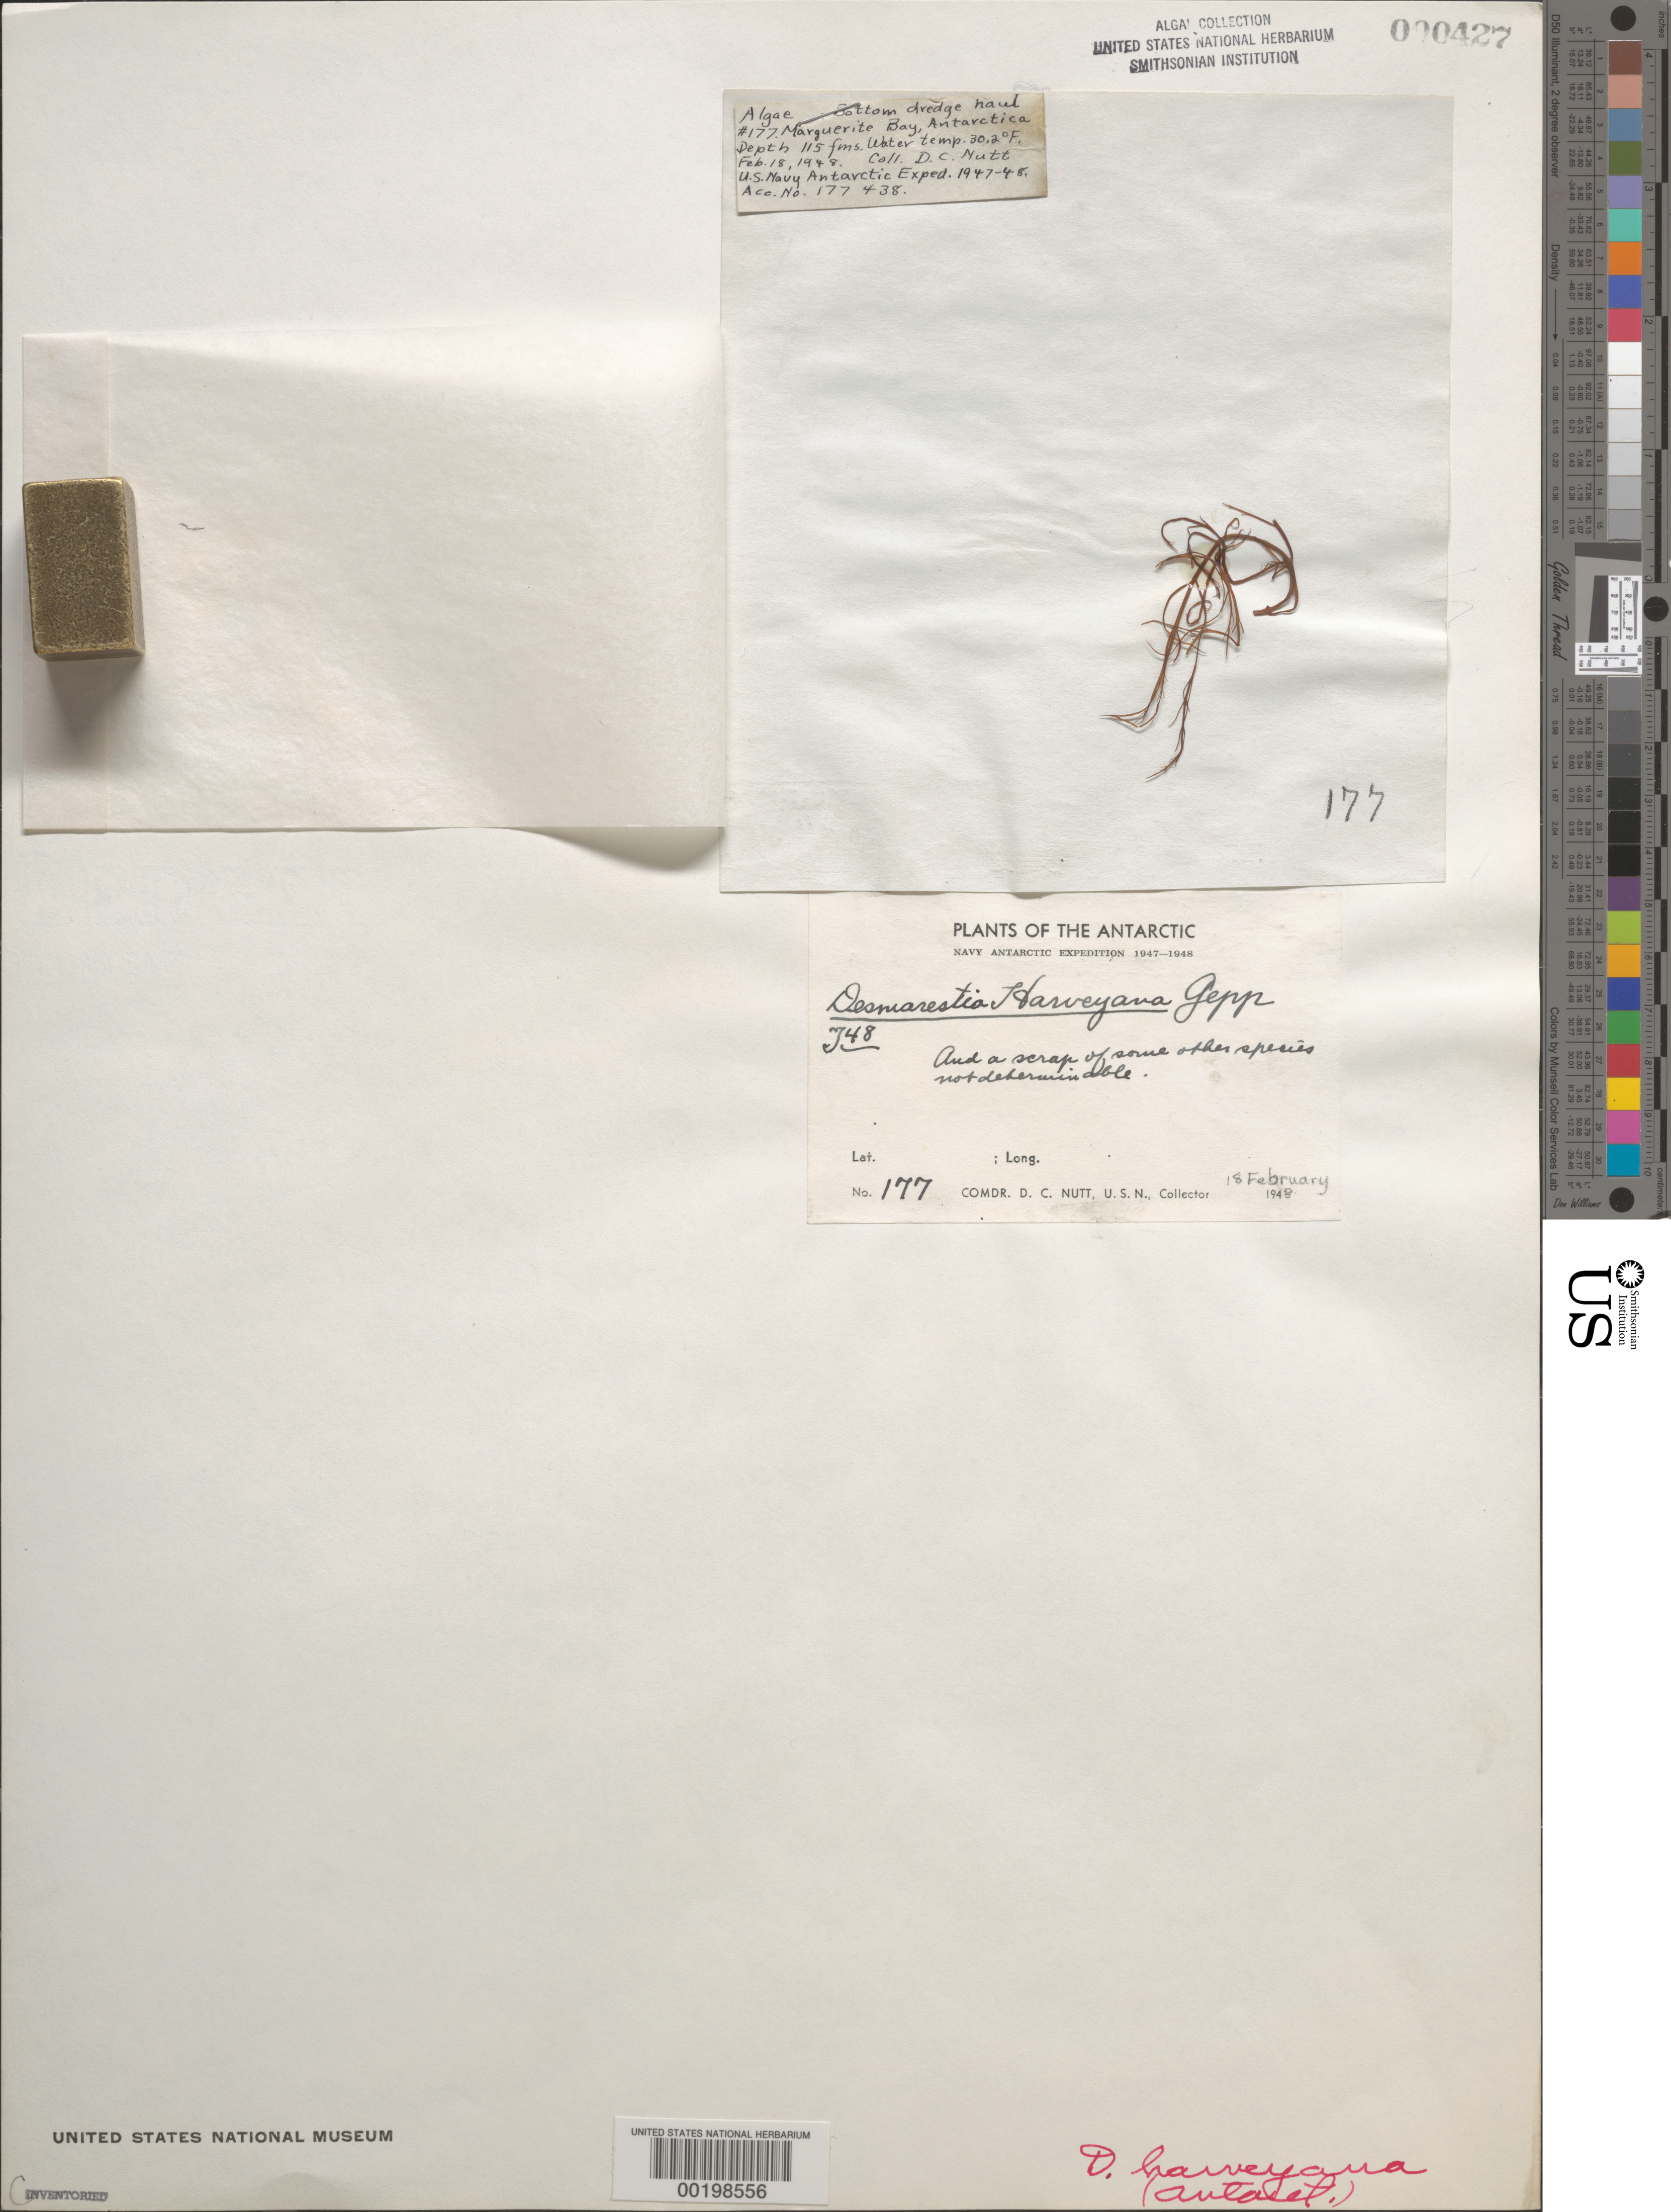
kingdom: Chromista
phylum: Ochrophyta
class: Phaeophyceae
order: Desmarestiales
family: Desmarestiaceae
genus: Desmarestia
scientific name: Desmarestia harveyana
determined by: Taylor, William R.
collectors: D. Nutt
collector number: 177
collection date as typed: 18 Feb 1948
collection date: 1948-02-18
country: Antarctica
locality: Marguerite Bay, Antarctic Peninsula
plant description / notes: US Navy Antarctic Expedition, 1947-1948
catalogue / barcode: US 427